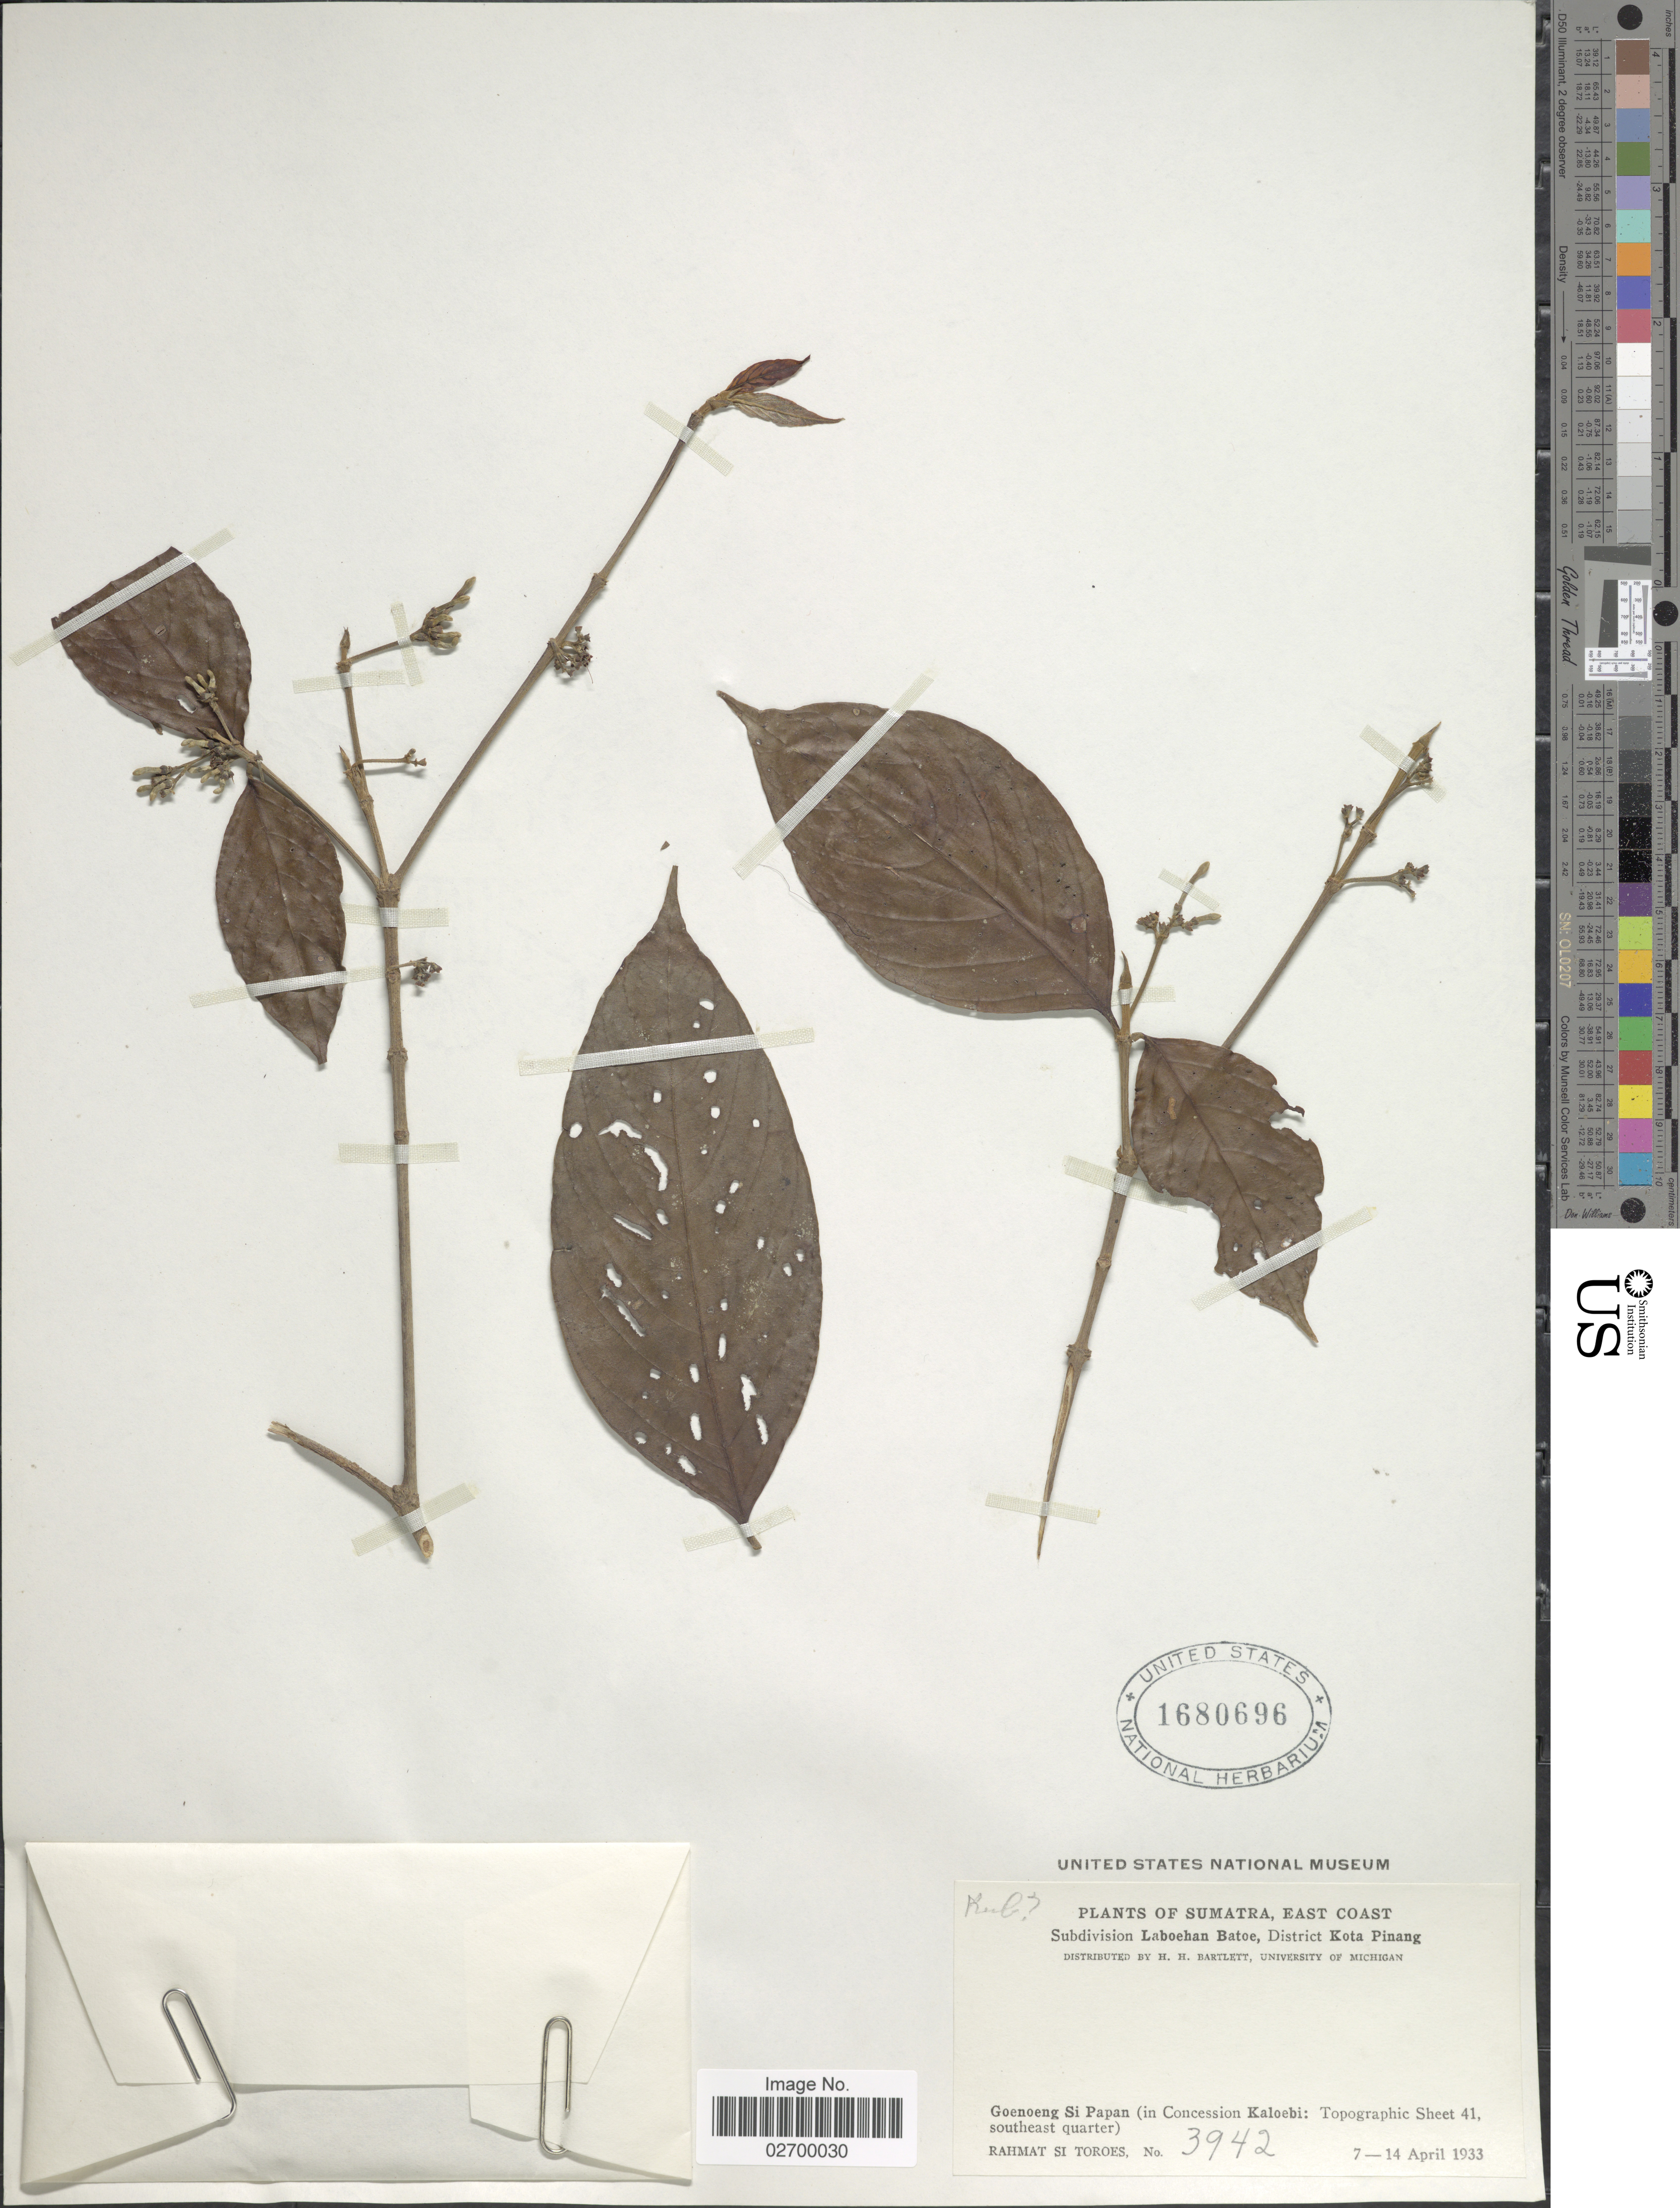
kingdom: Plantae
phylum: Tracheophyta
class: Magnoliopsida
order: Gentianales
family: Rubiaceae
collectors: Rahmat Si Boeea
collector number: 3942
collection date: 1933-04-07/1933-04-14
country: Indonesia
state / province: Sumatra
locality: East Coast. Subdivision Laboehan Batoe, District Kota Pinang. Goenoeng Si Papan (in Concession Kaloebi: topographic Sheet 41, southeast quarter)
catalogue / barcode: US 1680696